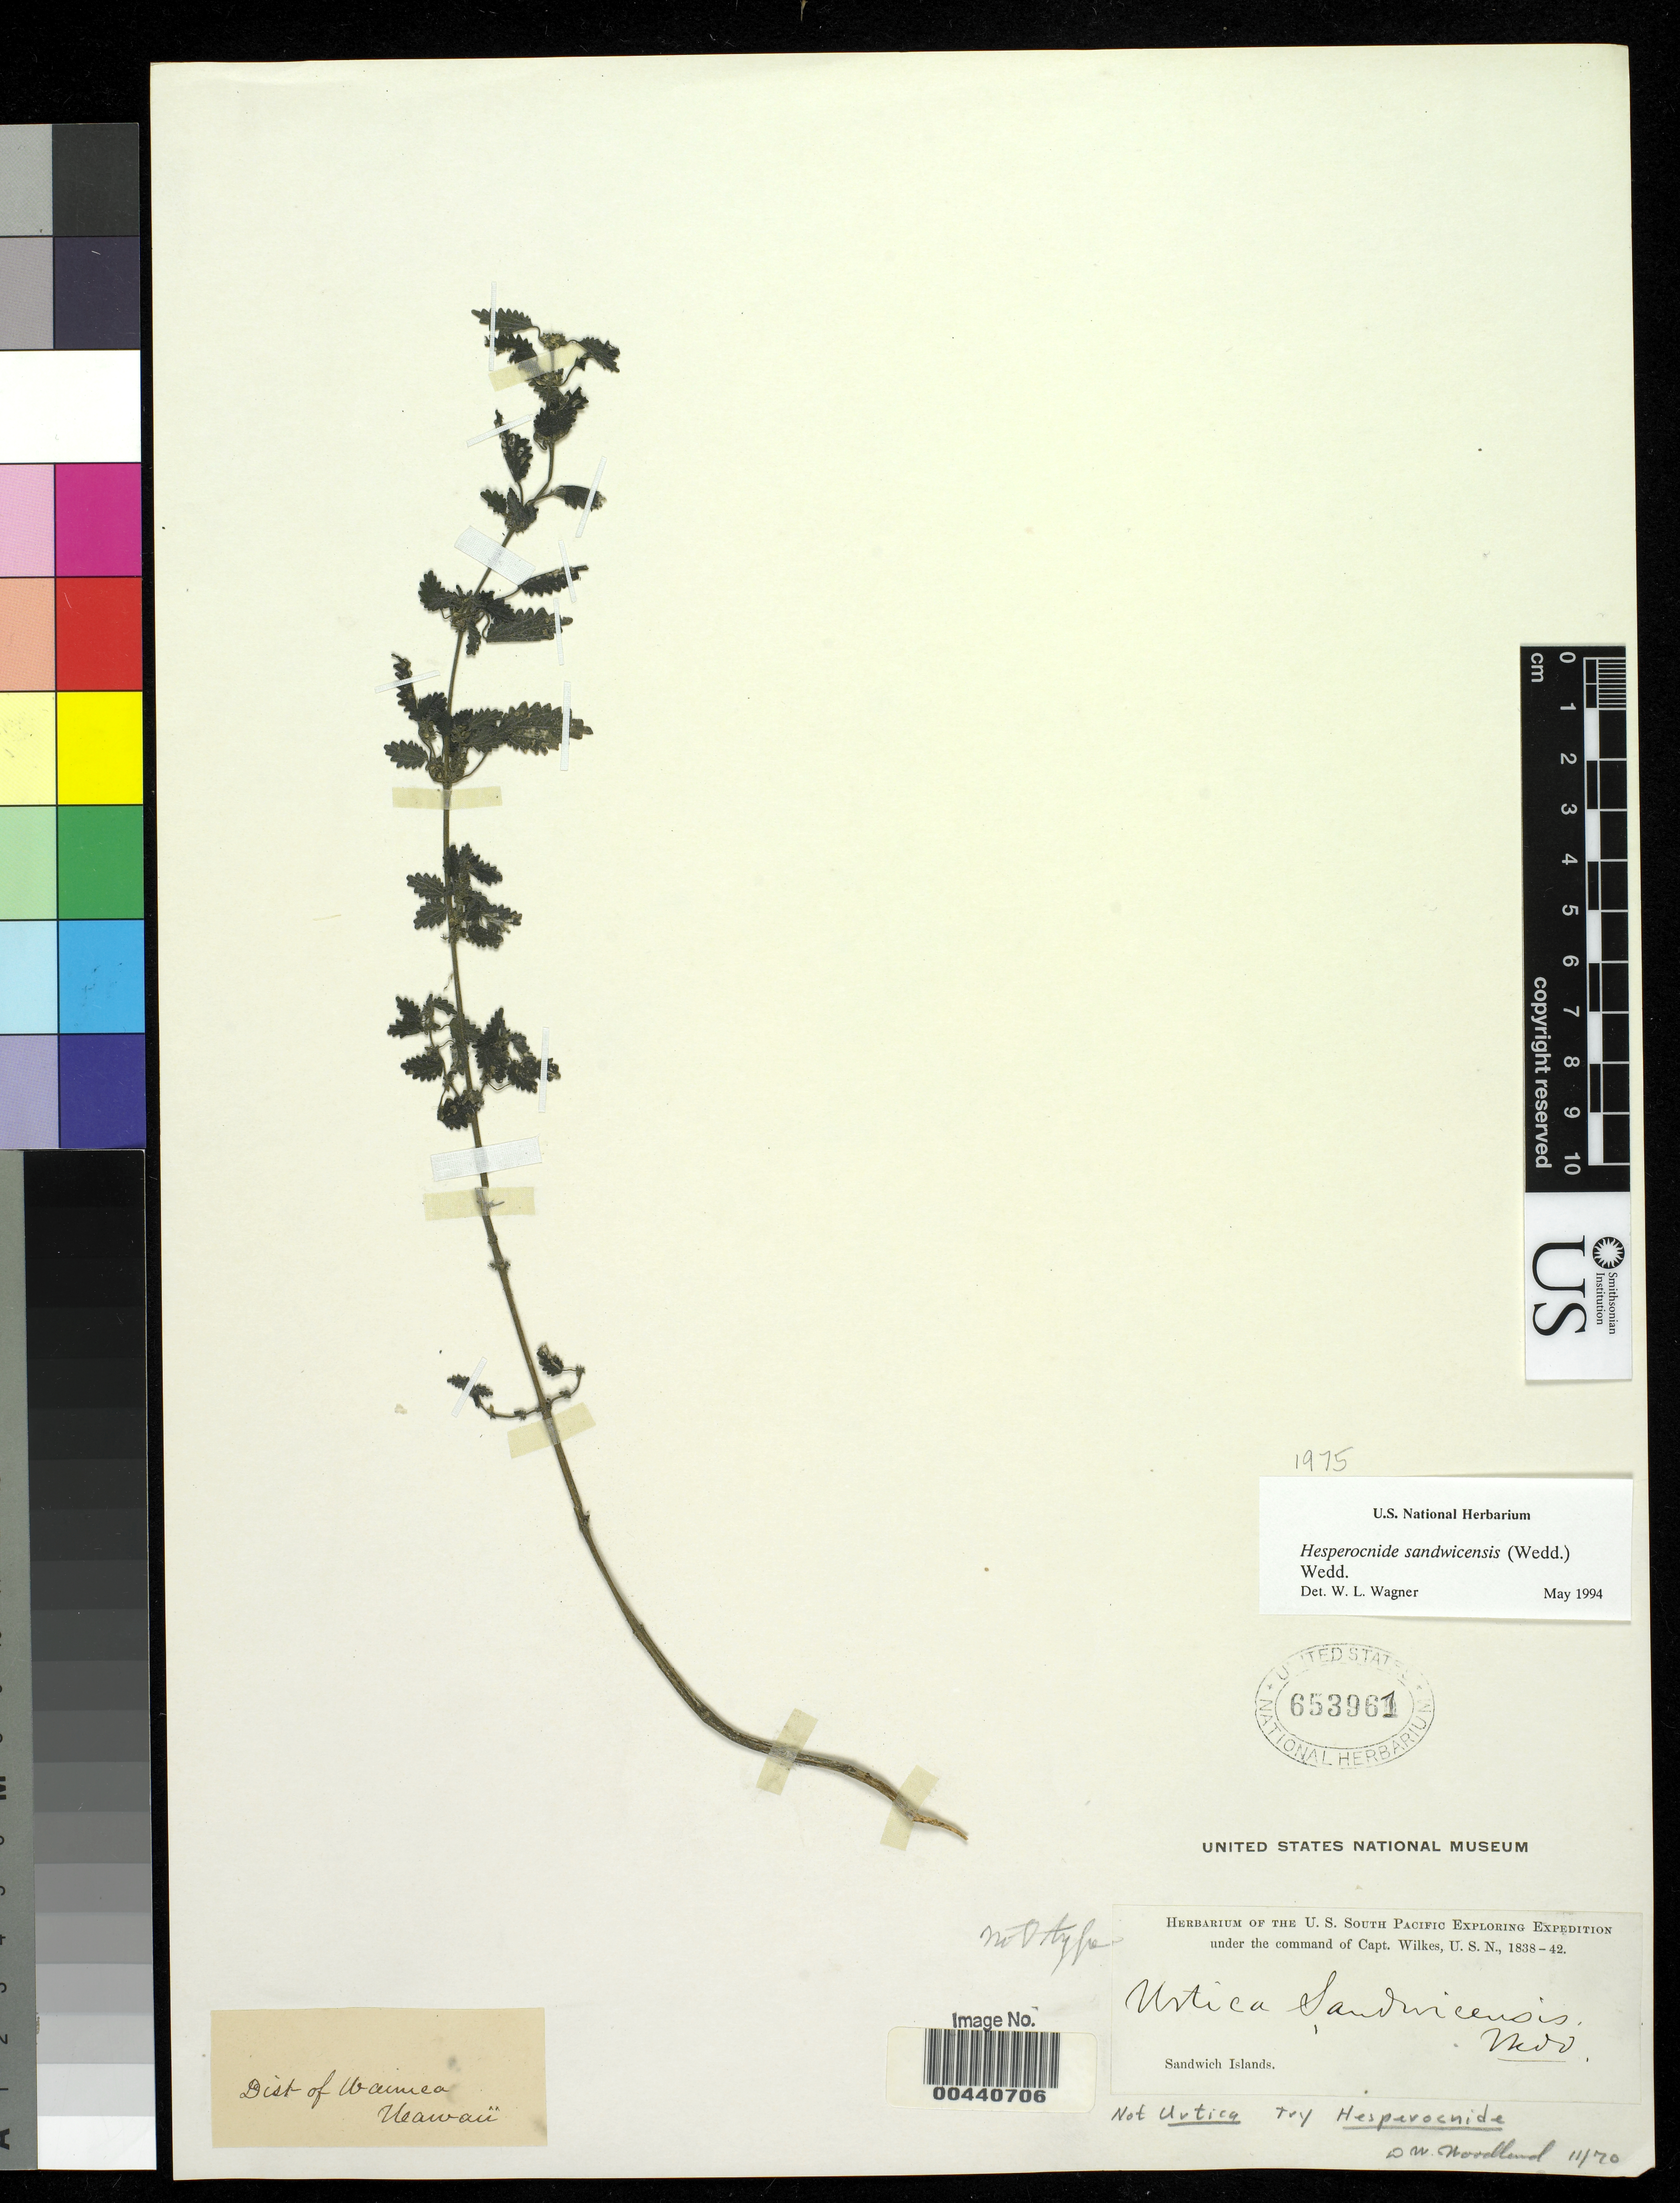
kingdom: Plantae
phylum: Tracheophyta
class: Magnoliopsida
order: Rosales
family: Urticaceae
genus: Urtica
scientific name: Urtica sandwicensis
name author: Wedd.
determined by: Wagner, W. L., (BOT), Smithsonian Institution - National Museum of Natural History (UNITED STATES)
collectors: Wilkes Explor. Exped.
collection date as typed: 1838 to -- --- 1842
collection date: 1838/1842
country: United States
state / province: Hawaii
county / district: Hawaii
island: Hawaii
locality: Dist. of Waimea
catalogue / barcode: US 653961